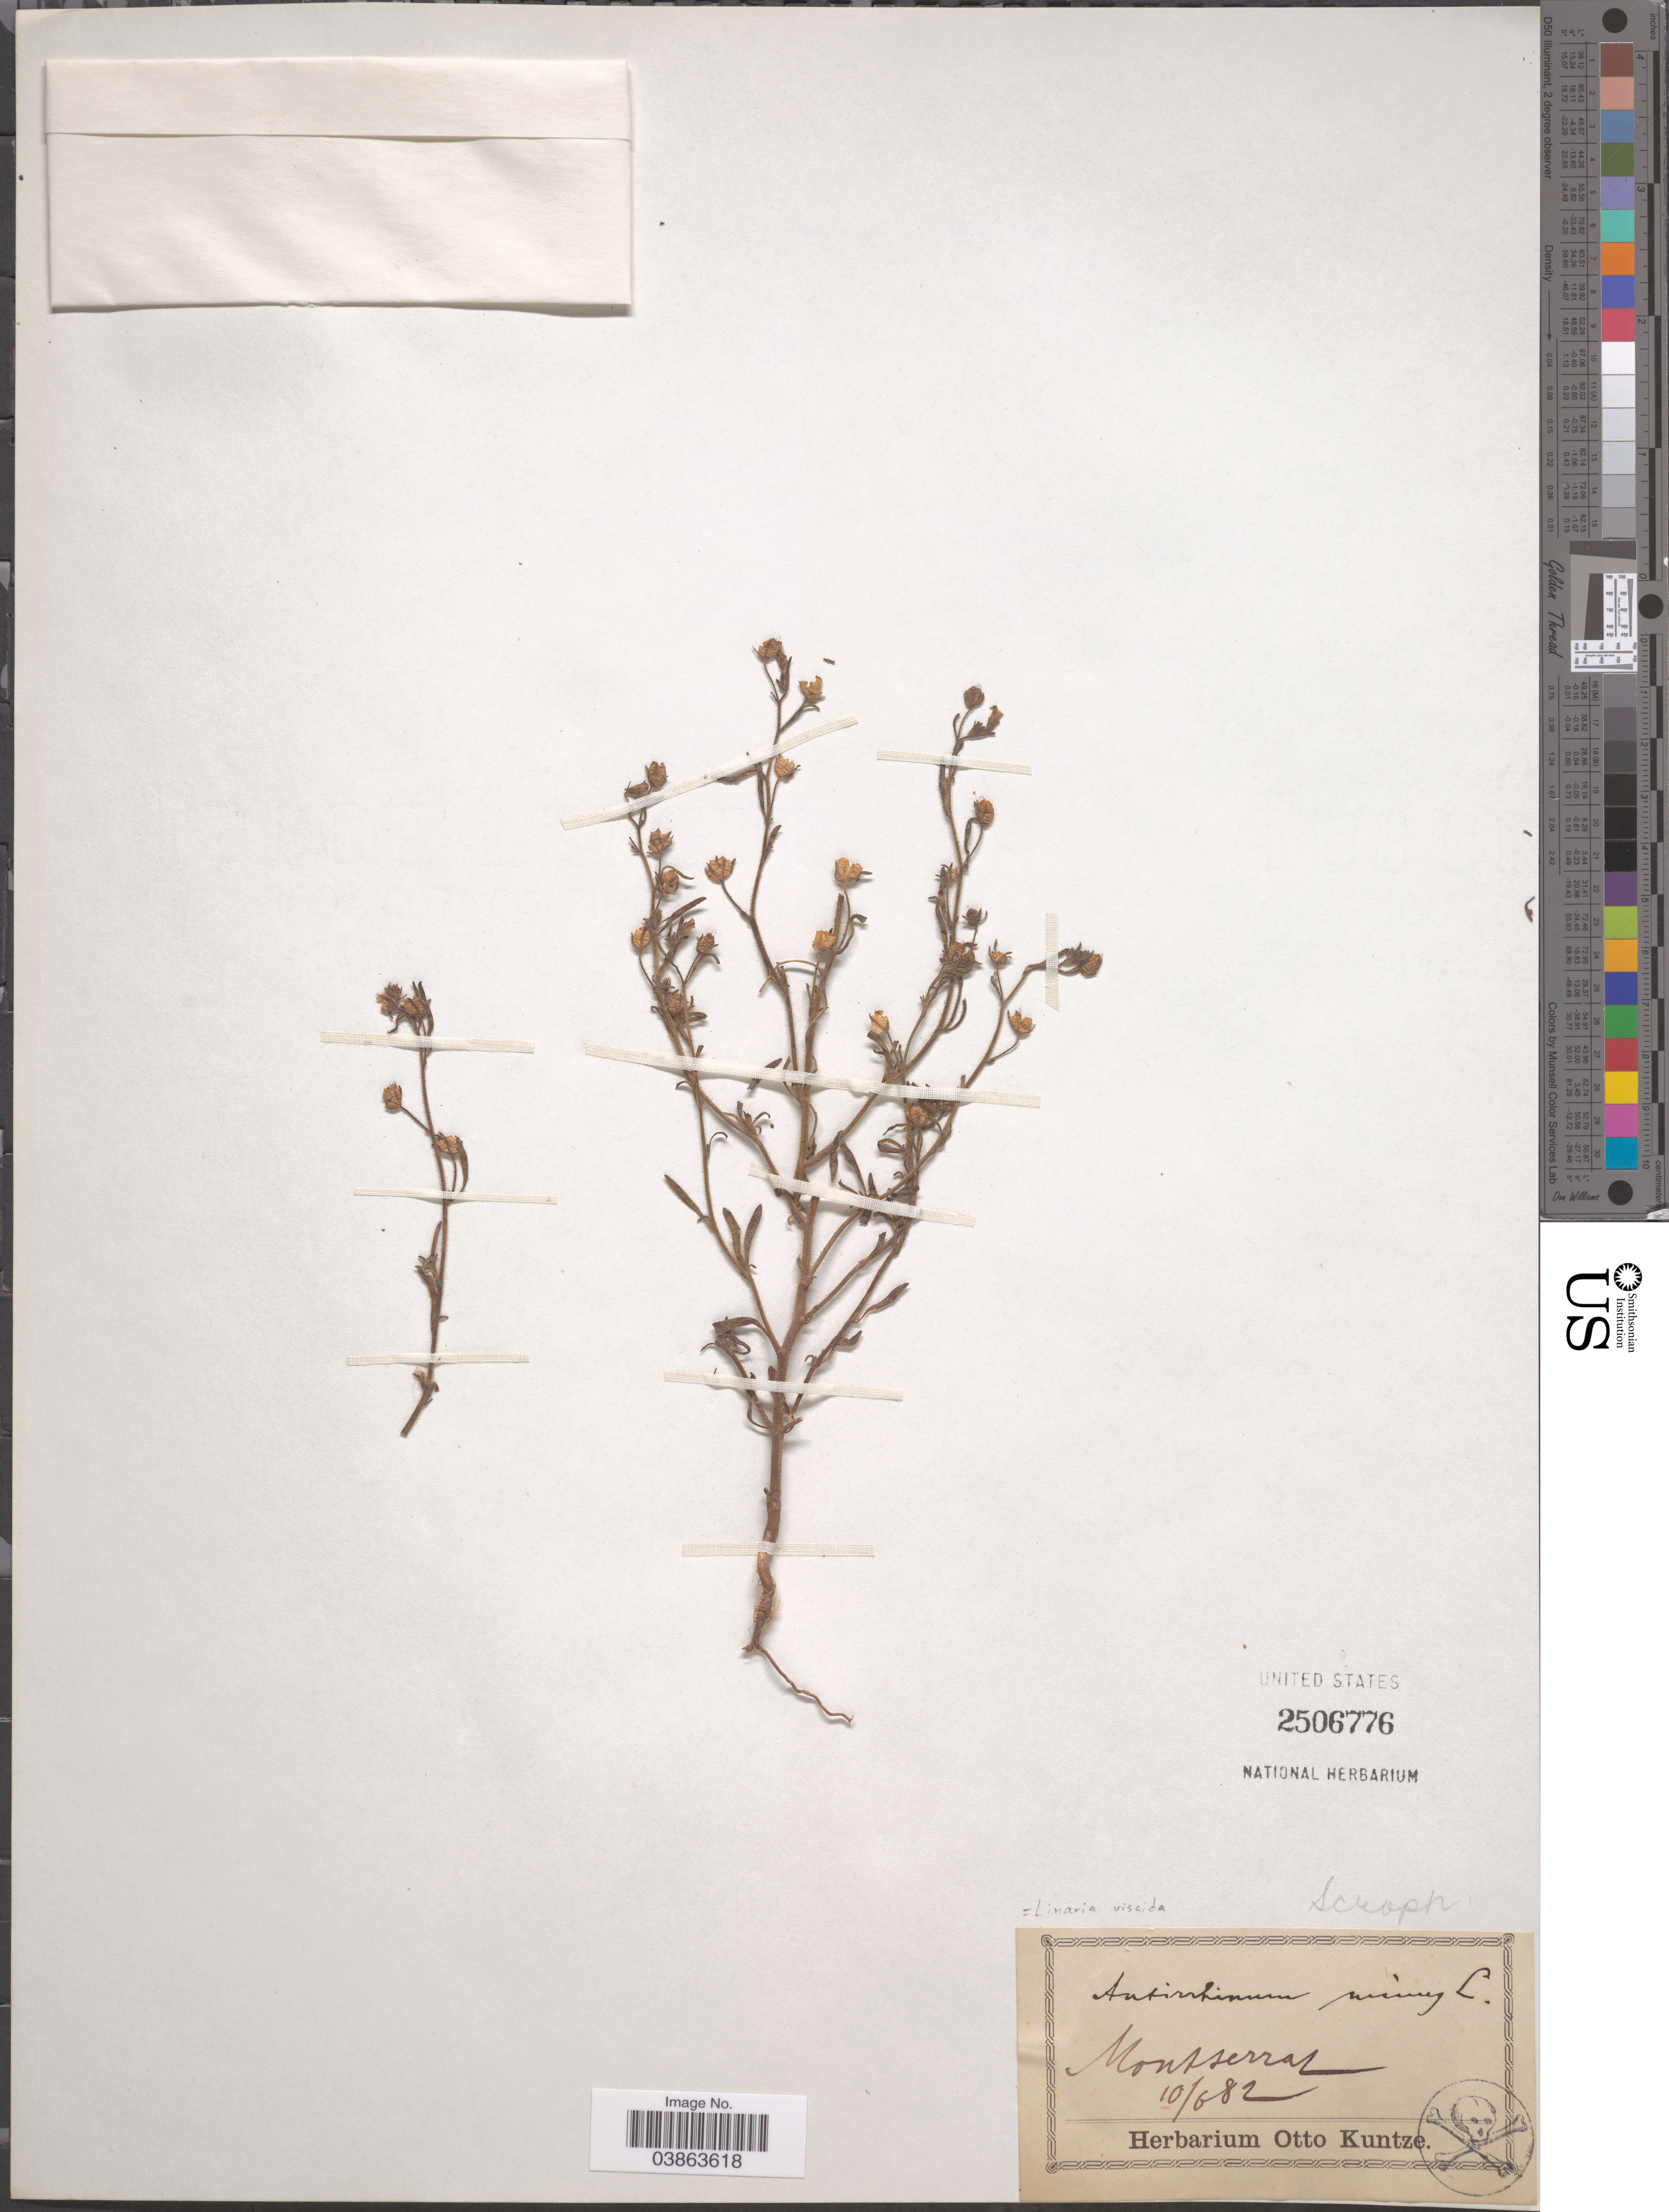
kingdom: Plantae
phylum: Tracheophyta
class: Magnoliopsida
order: Lamiales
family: Plantaginaceae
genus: Linaria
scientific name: Linaria viscida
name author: Moench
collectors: ex herb. Otto Kuntze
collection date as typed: Transcribed d/m/y: 10/6/82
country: Montserrat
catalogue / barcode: US 2506776